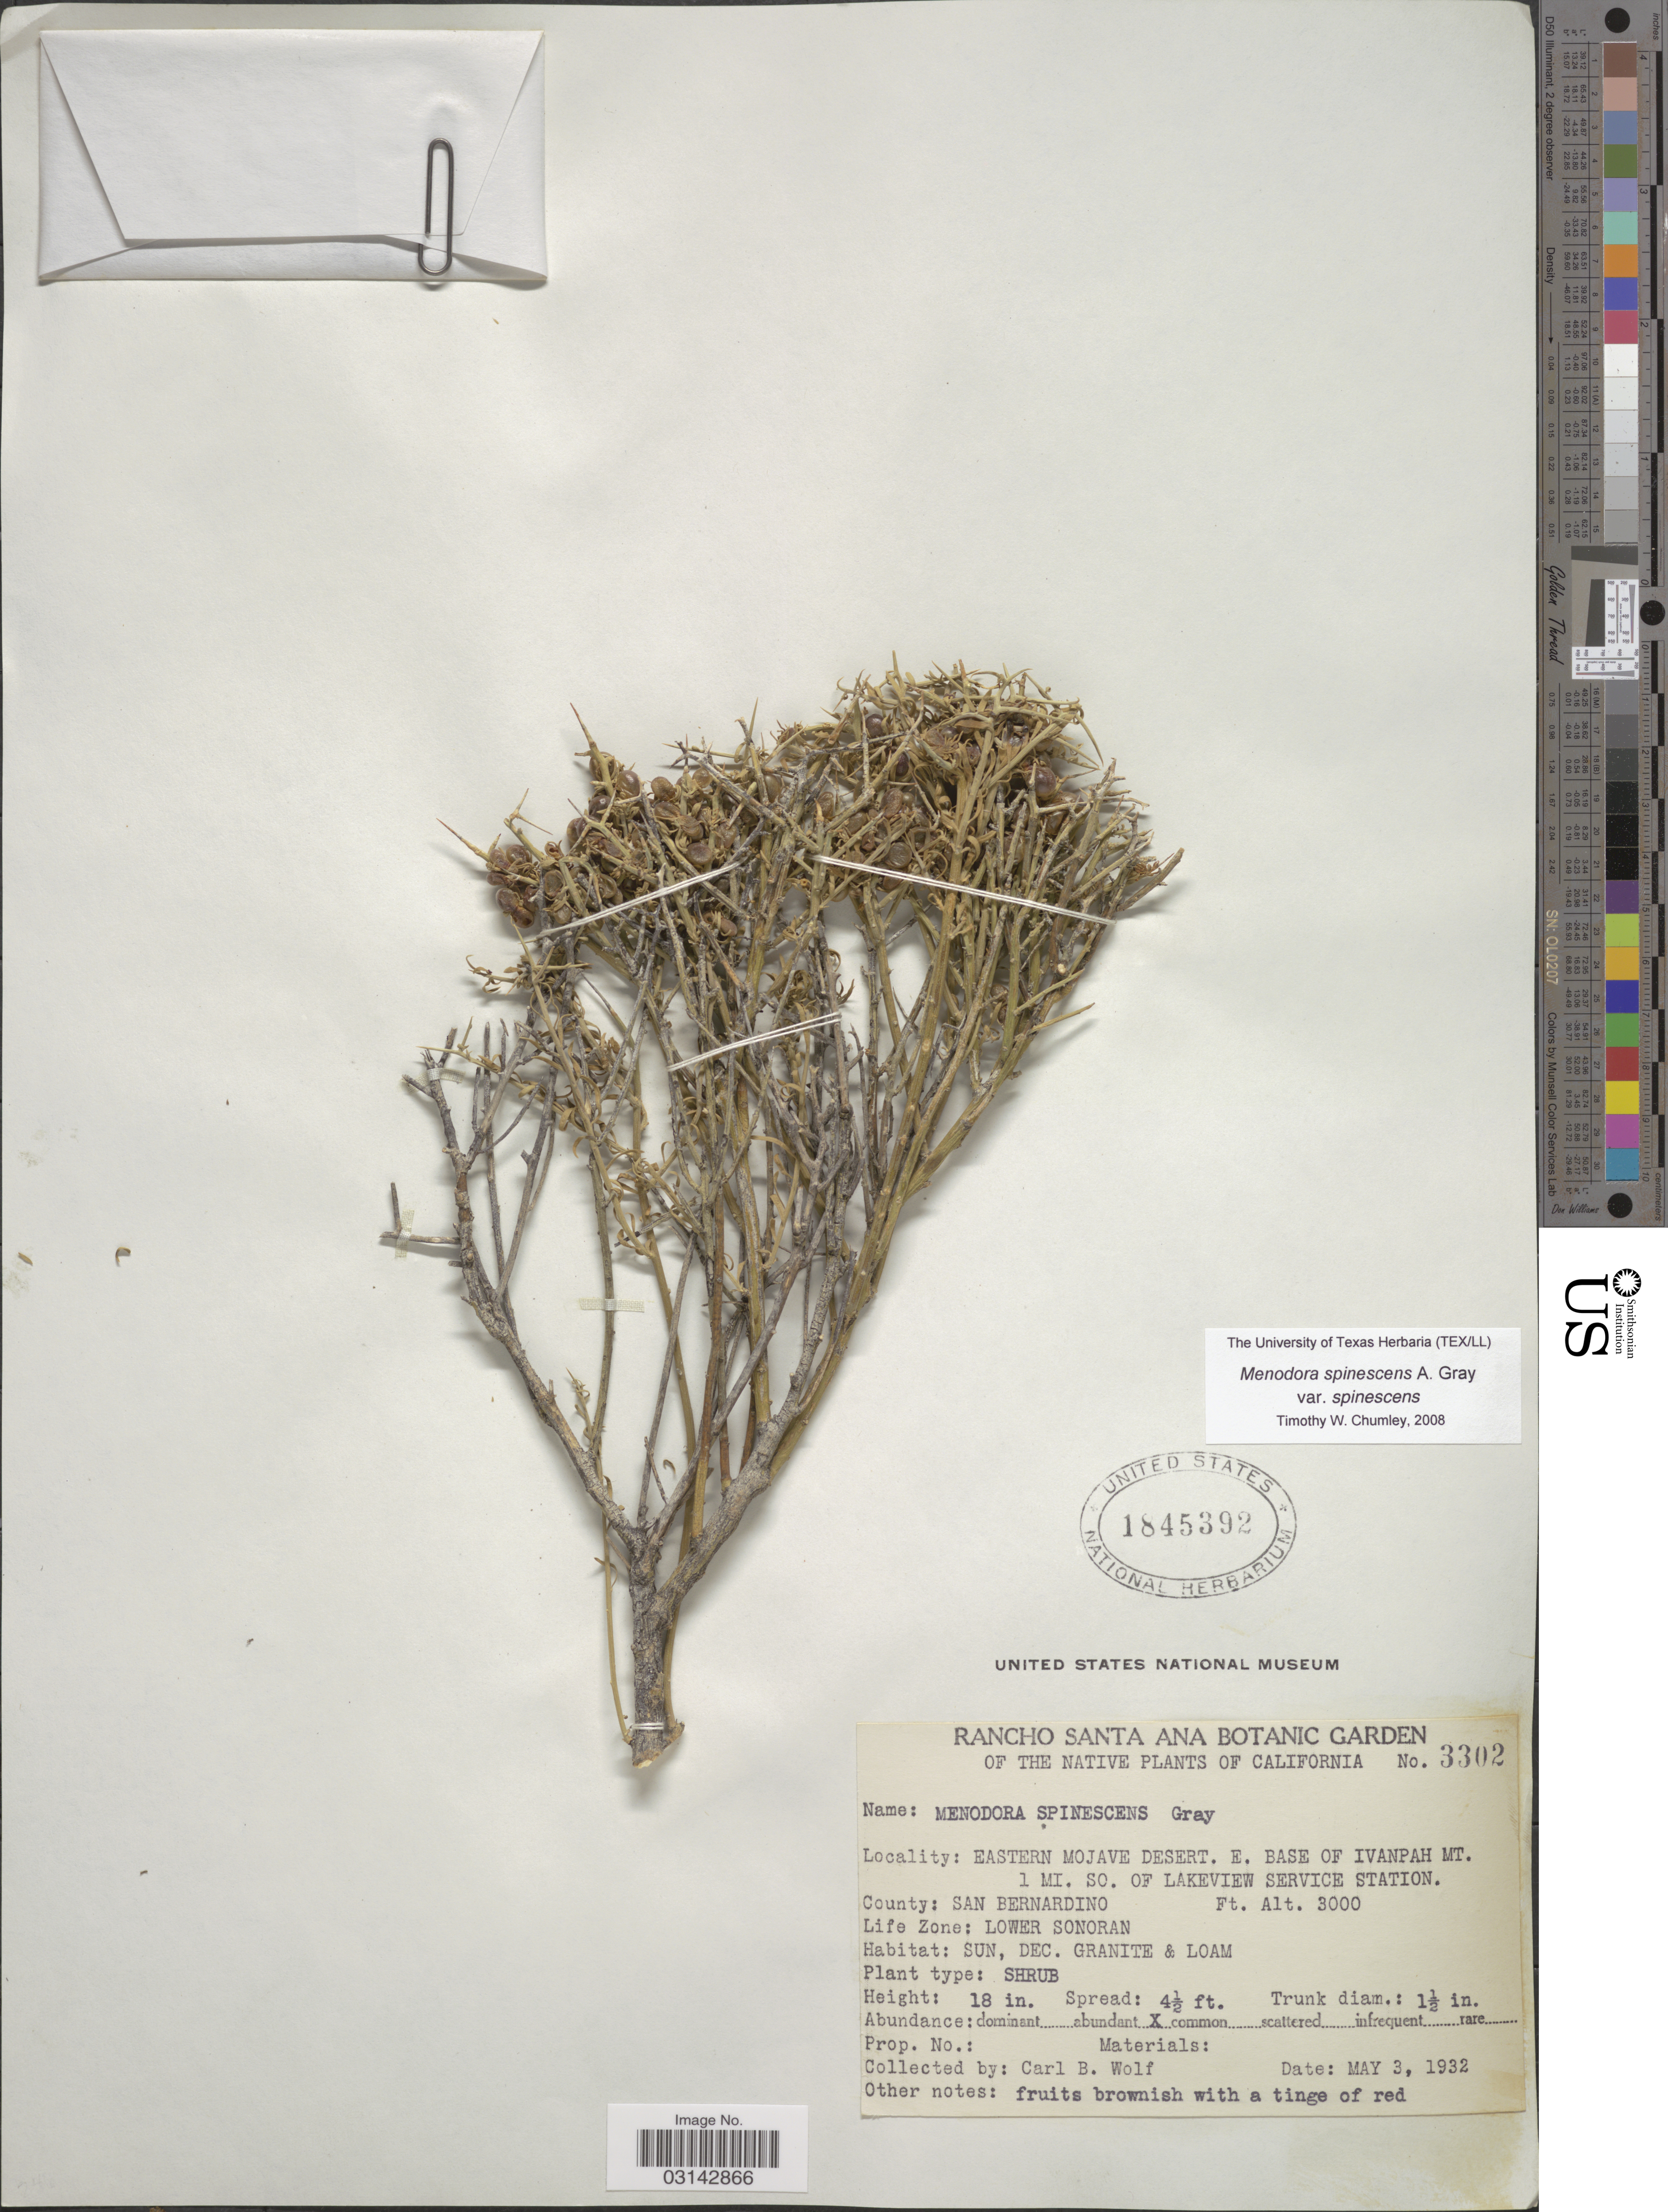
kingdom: Plantae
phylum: Tracheophyta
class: Magnoliopsida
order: Lamiales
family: Oleaceae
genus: Menodora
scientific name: Menodora spinescens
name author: A. Gray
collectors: C. B. Wolf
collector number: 3302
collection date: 1932-05-03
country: United States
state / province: California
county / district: San Bernardino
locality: Eastern Mojave Desert. E. Base of Ivanpah Mts. 1 mi. SO. of Lakeview Service Station. County: San Bernardino. Life Zone: Lower Sonoran.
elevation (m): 914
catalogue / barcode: US 1845392